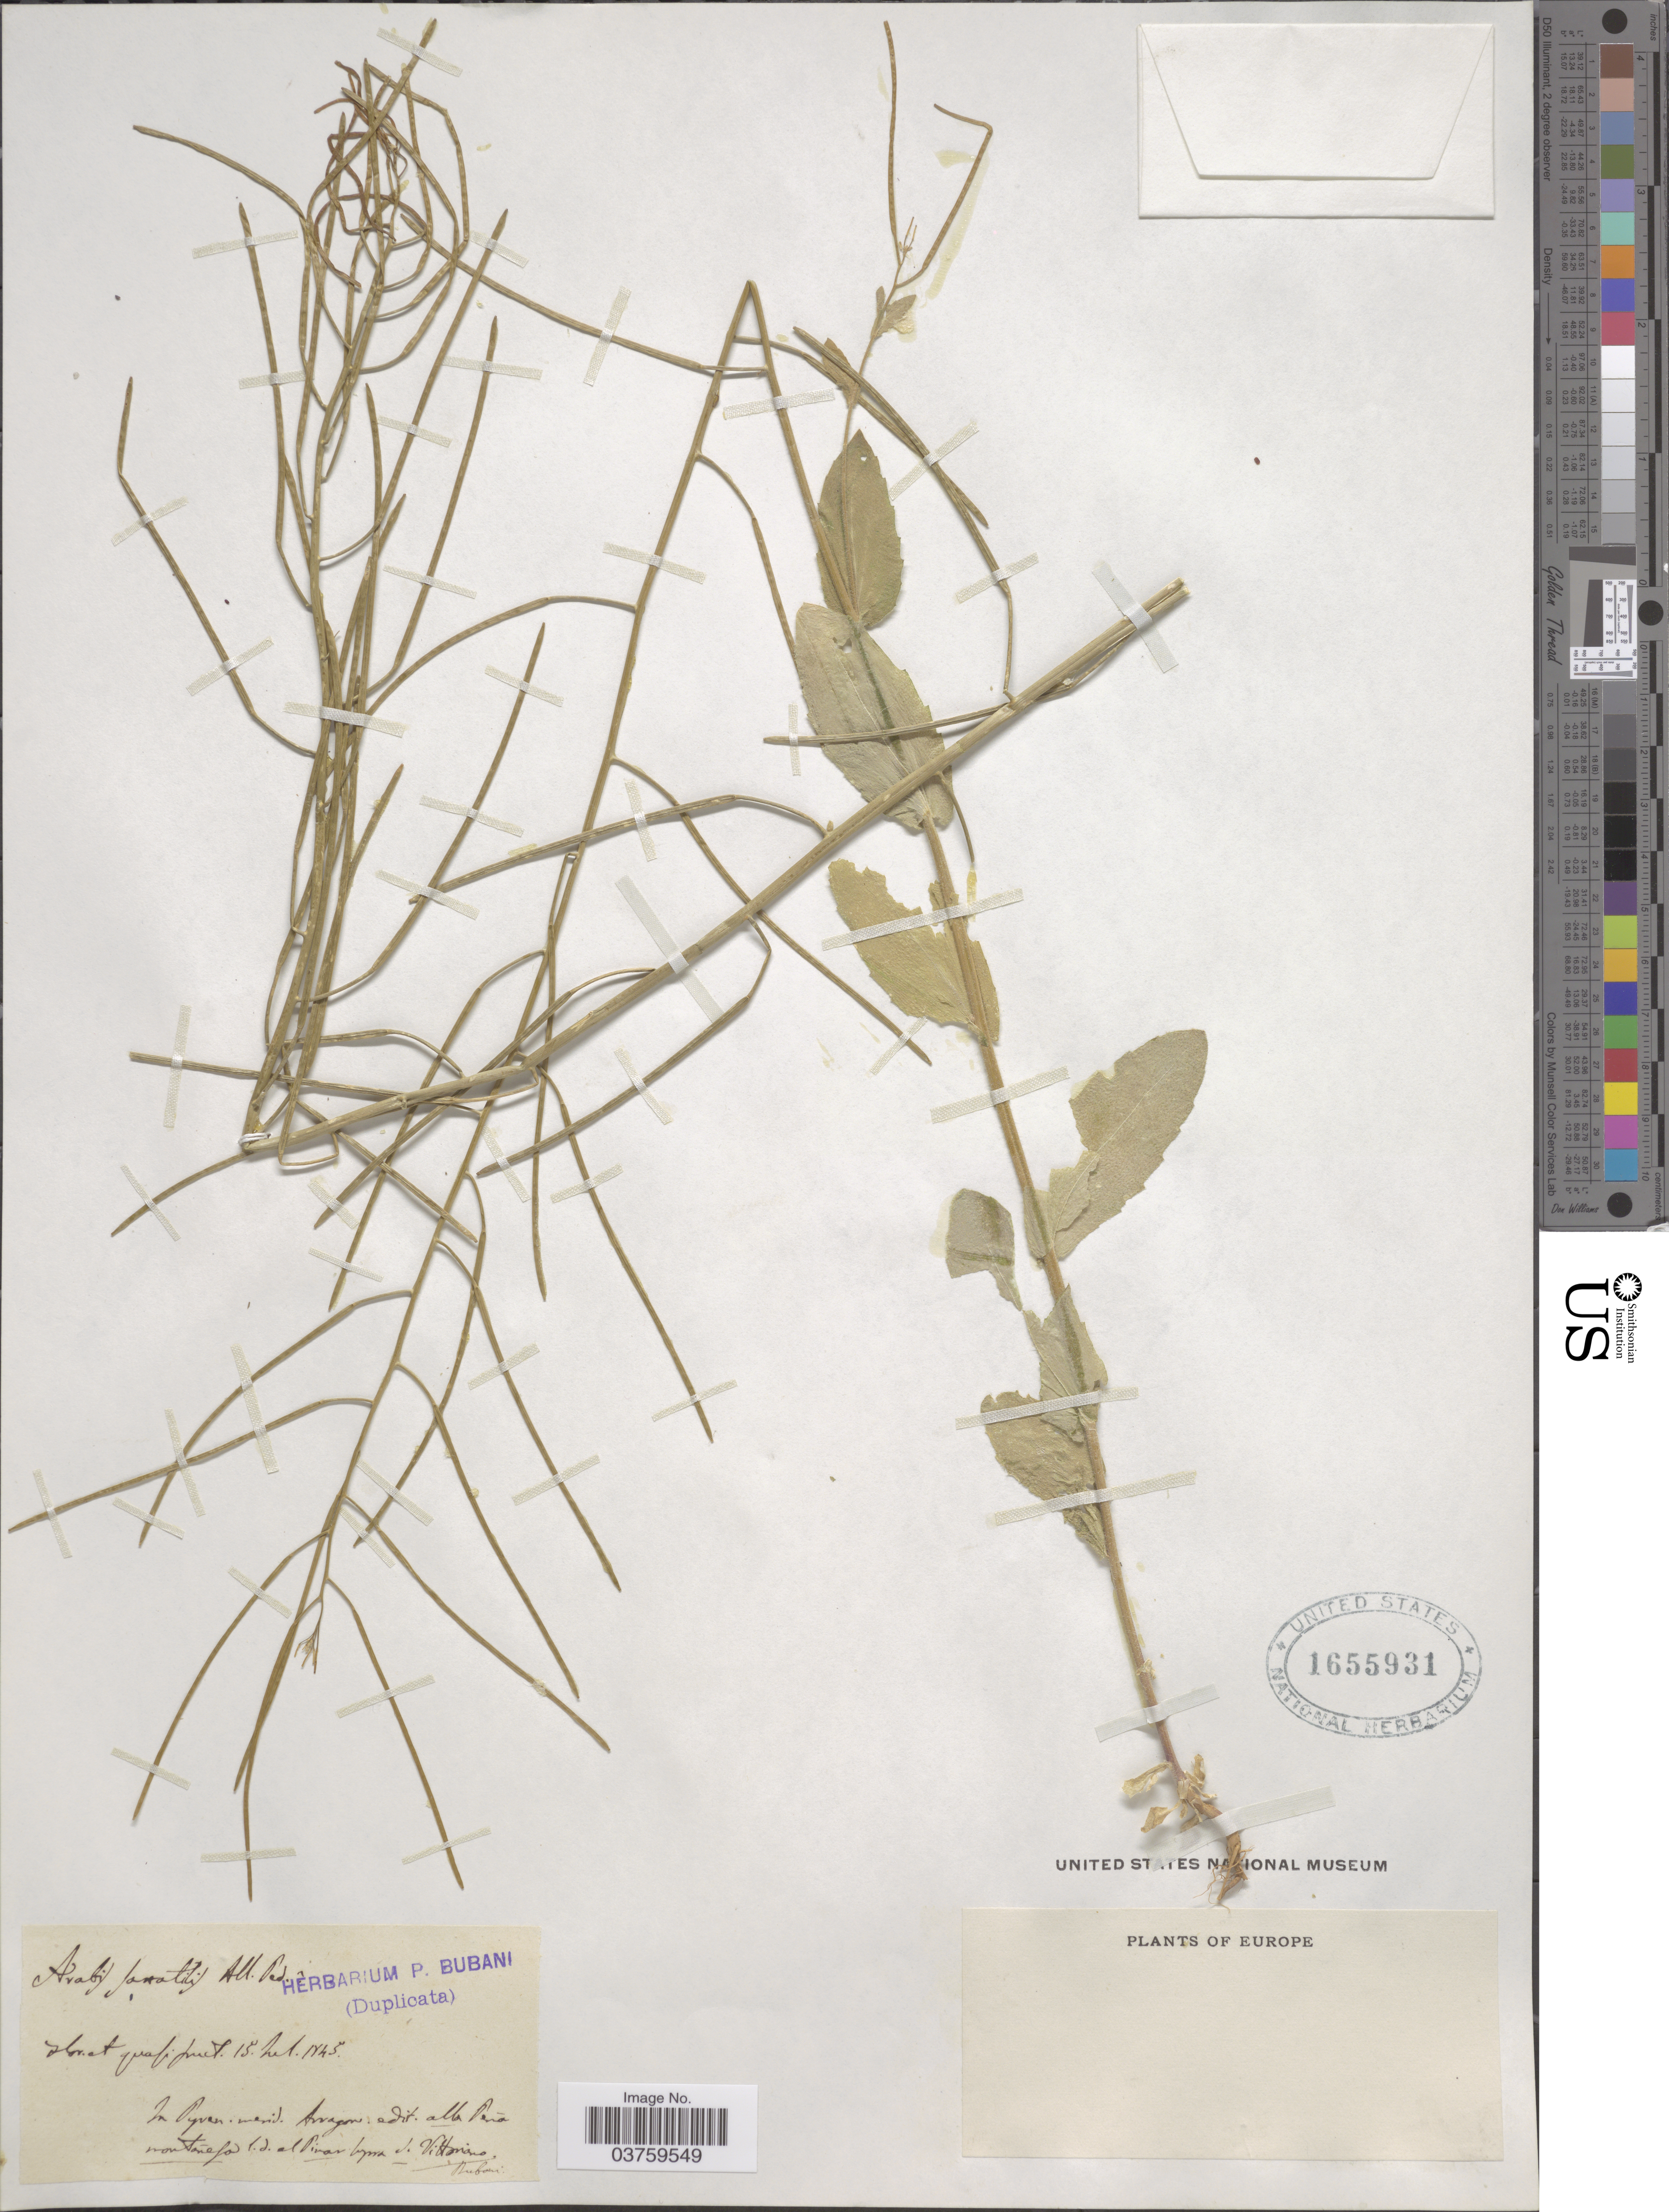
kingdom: Plantae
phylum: Tracheophyta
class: Magnoliopsida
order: Brassicales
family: Brassicaceae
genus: Arabis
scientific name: Arabis sp.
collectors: P. Bubani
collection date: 1845-09-15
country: Spain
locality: In Pyren. merid. Aragon. edit. alla Pená montónefo i.d. al Piran lyrra J. Vittonano.*? Europe.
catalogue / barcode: US 1655931